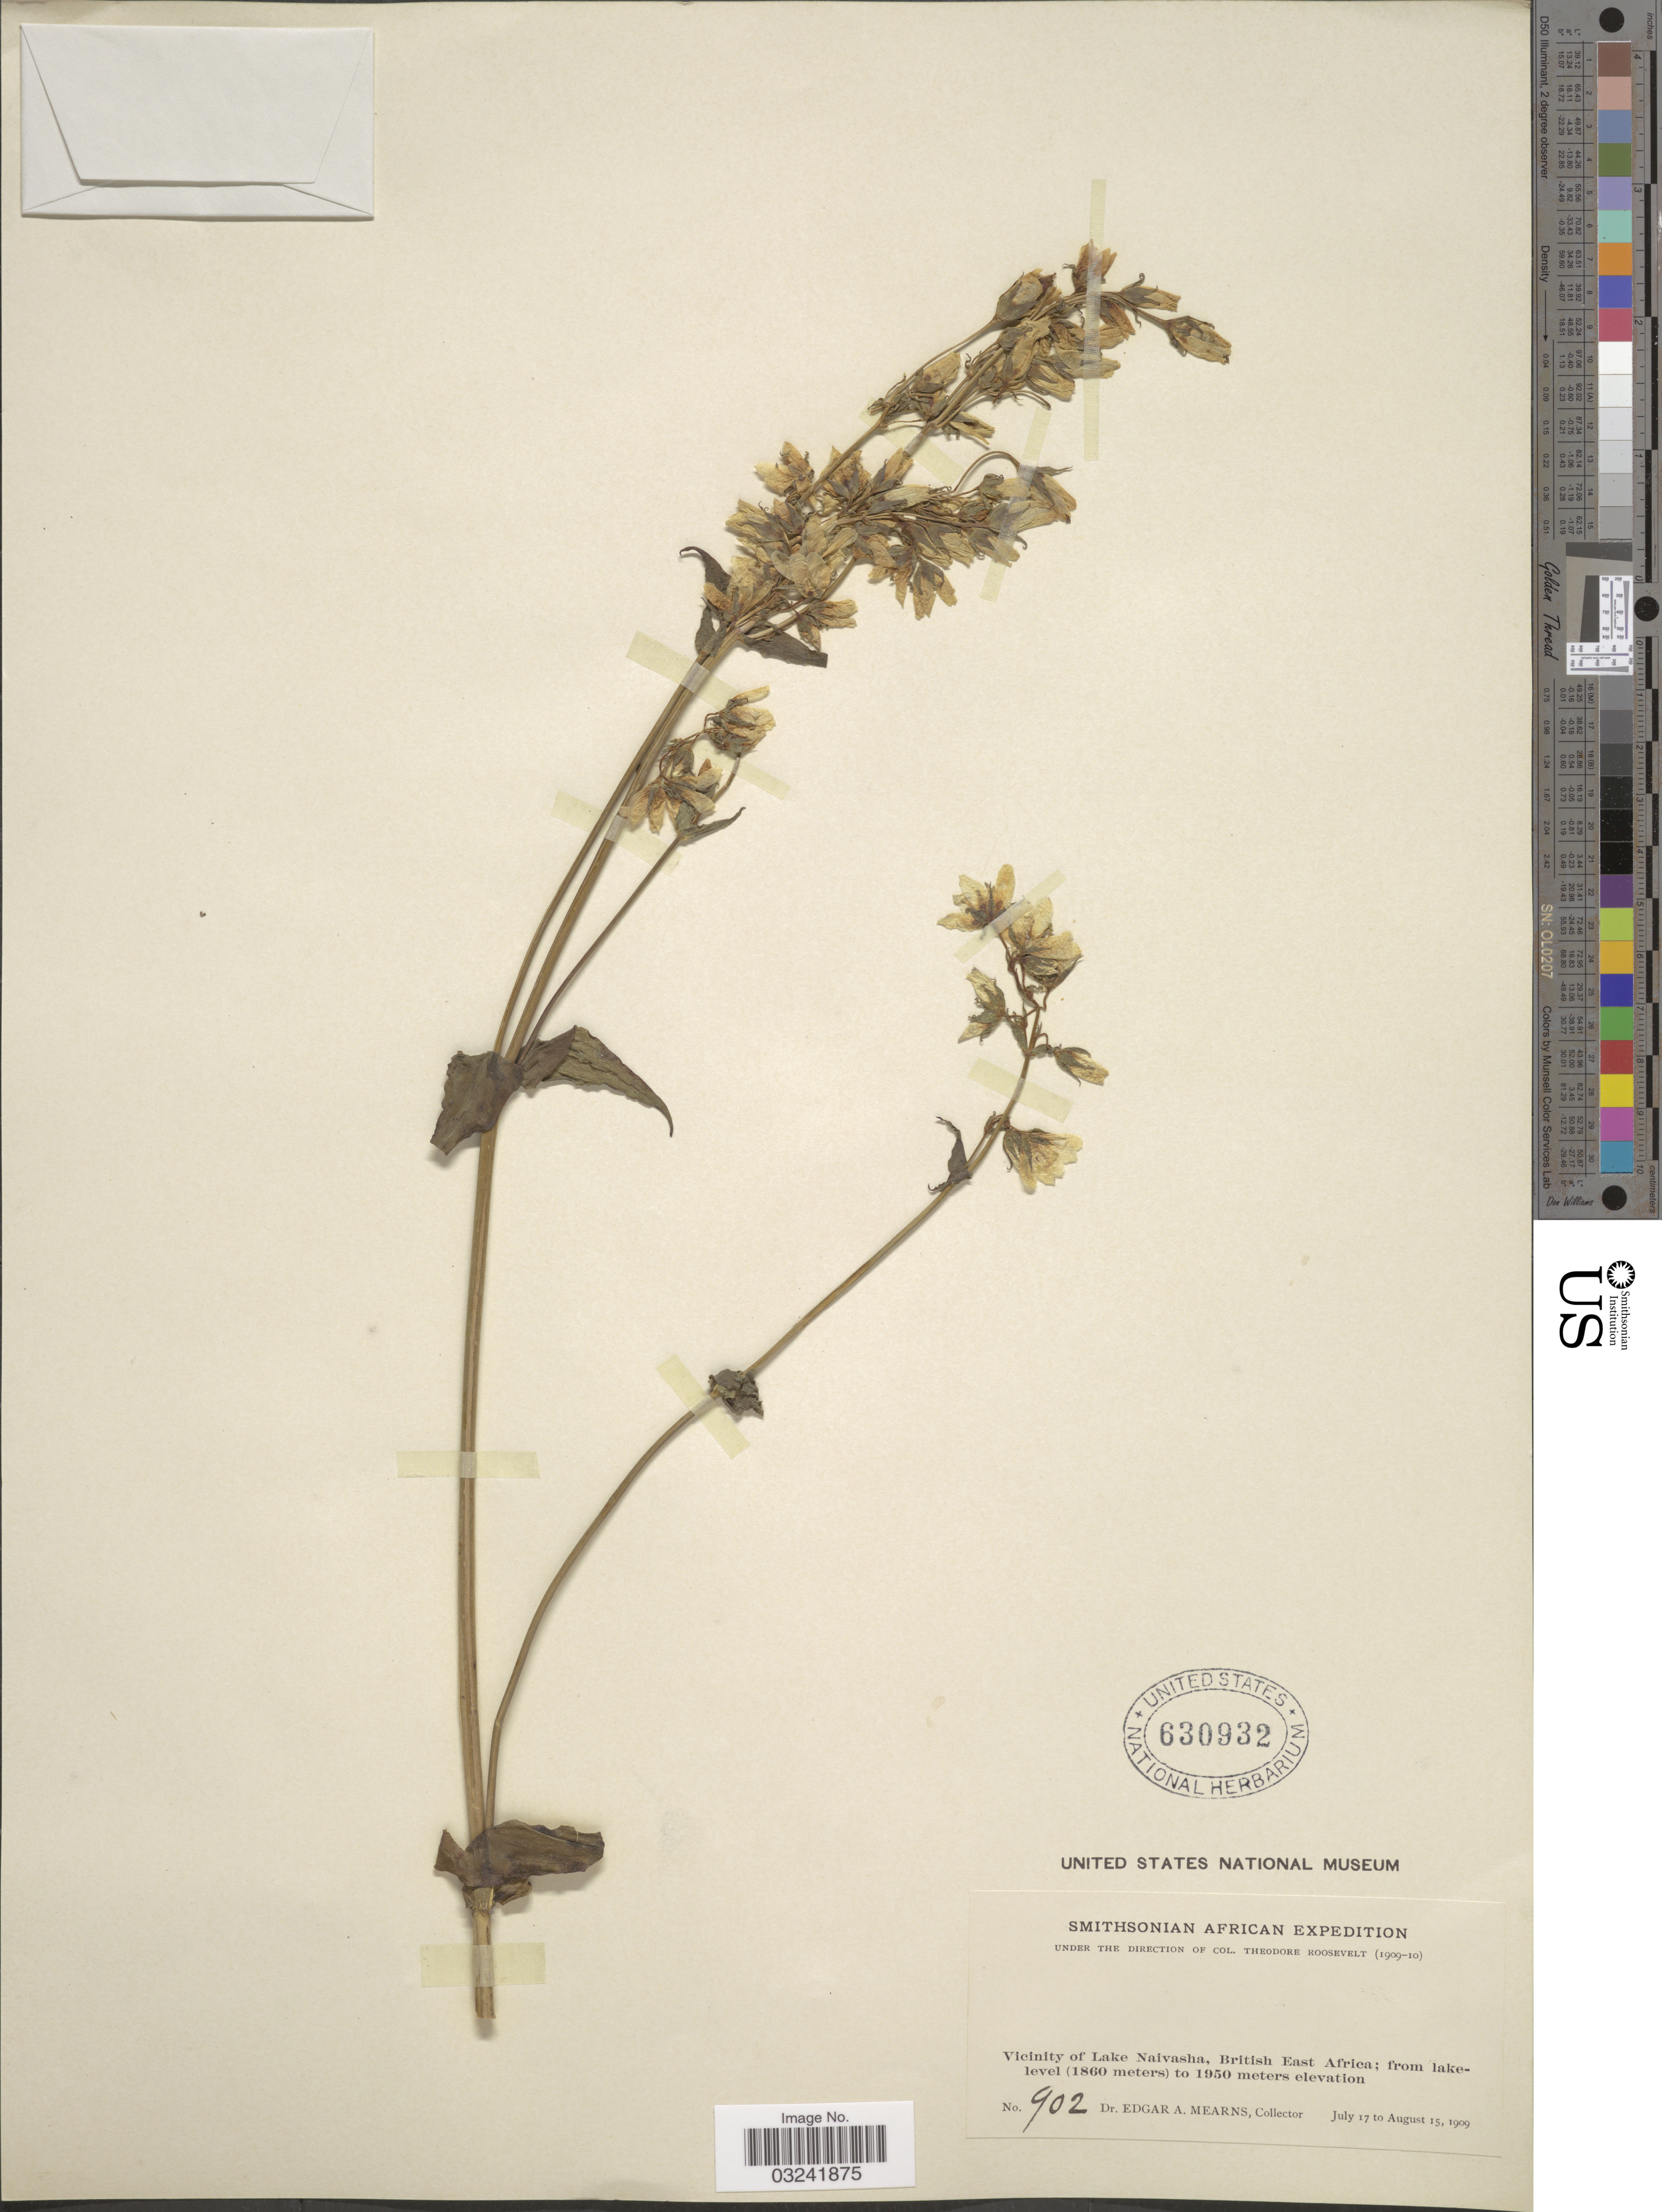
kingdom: Plantae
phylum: Tracheophyta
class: Magnoliopsida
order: Gentianales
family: Gentianaceae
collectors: E. A. Mearns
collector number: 902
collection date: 1909-07-17/1909-08-15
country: Kenya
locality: Vicinity of Lake Naivasha, British East Africa.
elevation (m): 1860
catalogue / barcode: US 630932